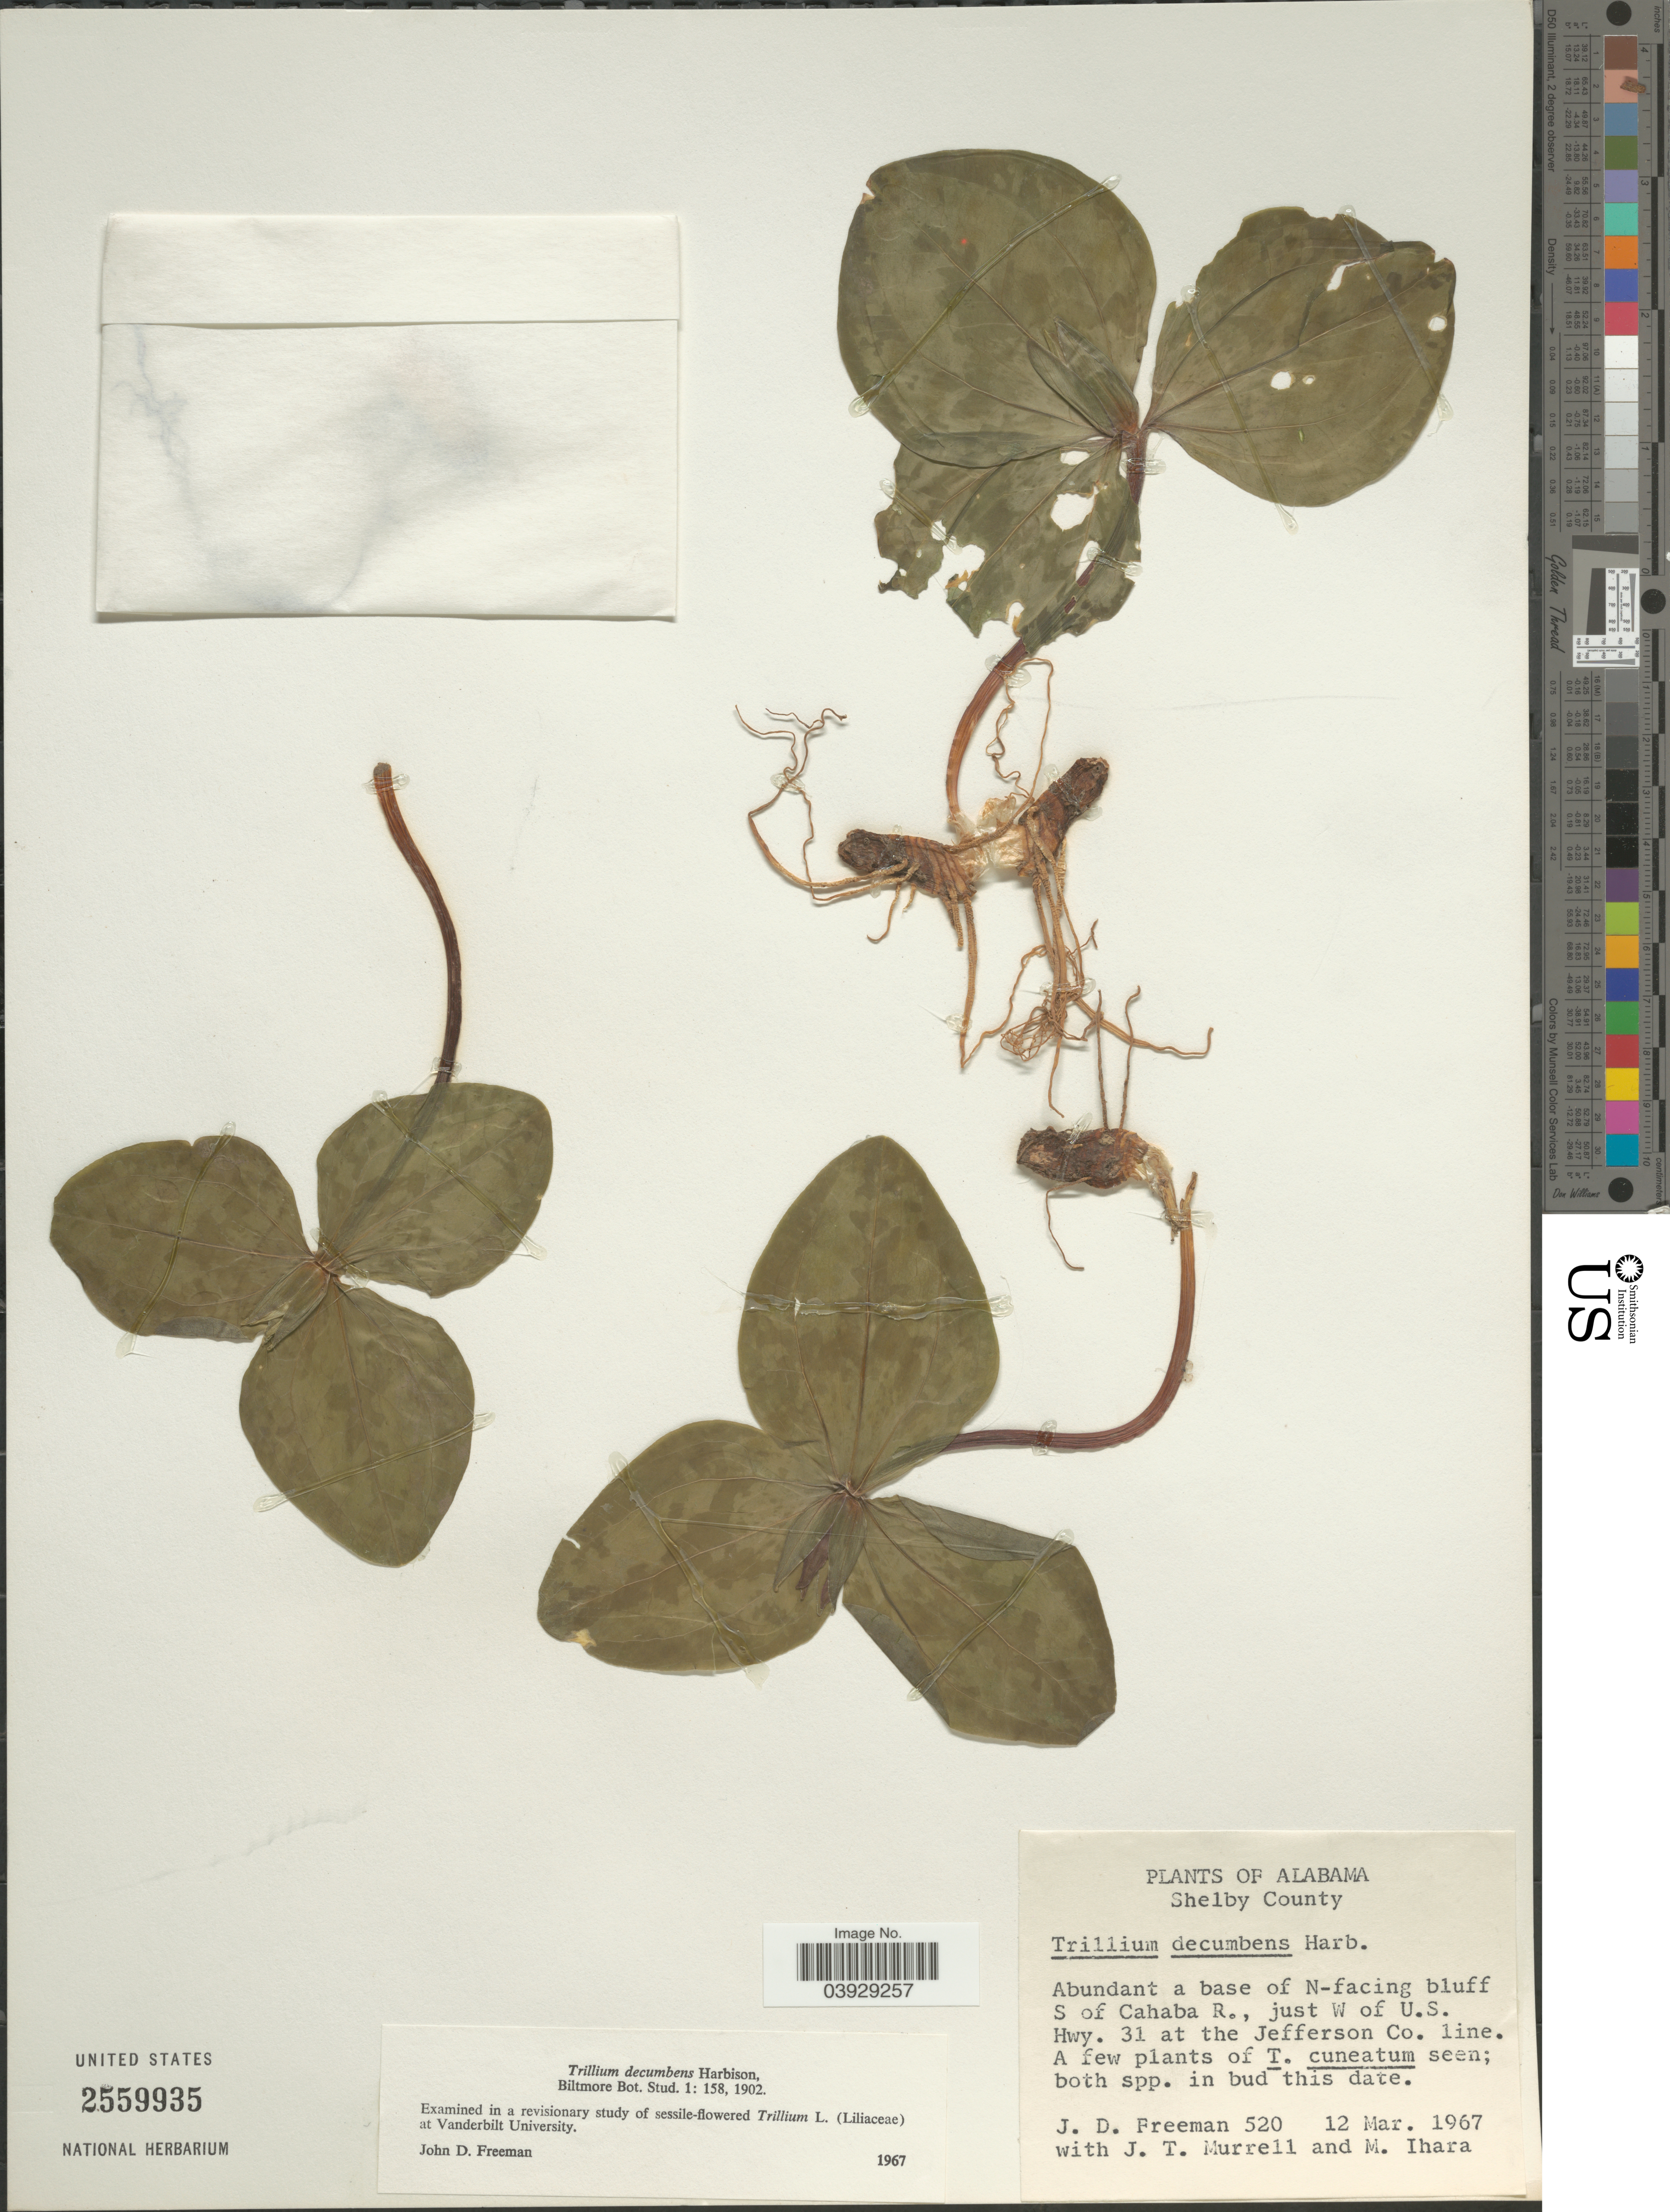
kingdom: Plantae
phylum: Tracheophyta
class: Liliopsida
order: Liliales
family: Melanthiaceae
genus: Trillium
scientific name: Trillium decumbens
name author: Harb.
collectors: J. Freeman, J. Murrell & M. Ihara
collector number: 520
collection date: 1967-03-12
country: United States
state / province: Alabama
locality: Shelby County. Abundant a base of N-facing bluff S of Cahaba R., just W of U.S. Hwy. 31 at the Jefferson Co. line.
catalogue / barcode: US 2559935